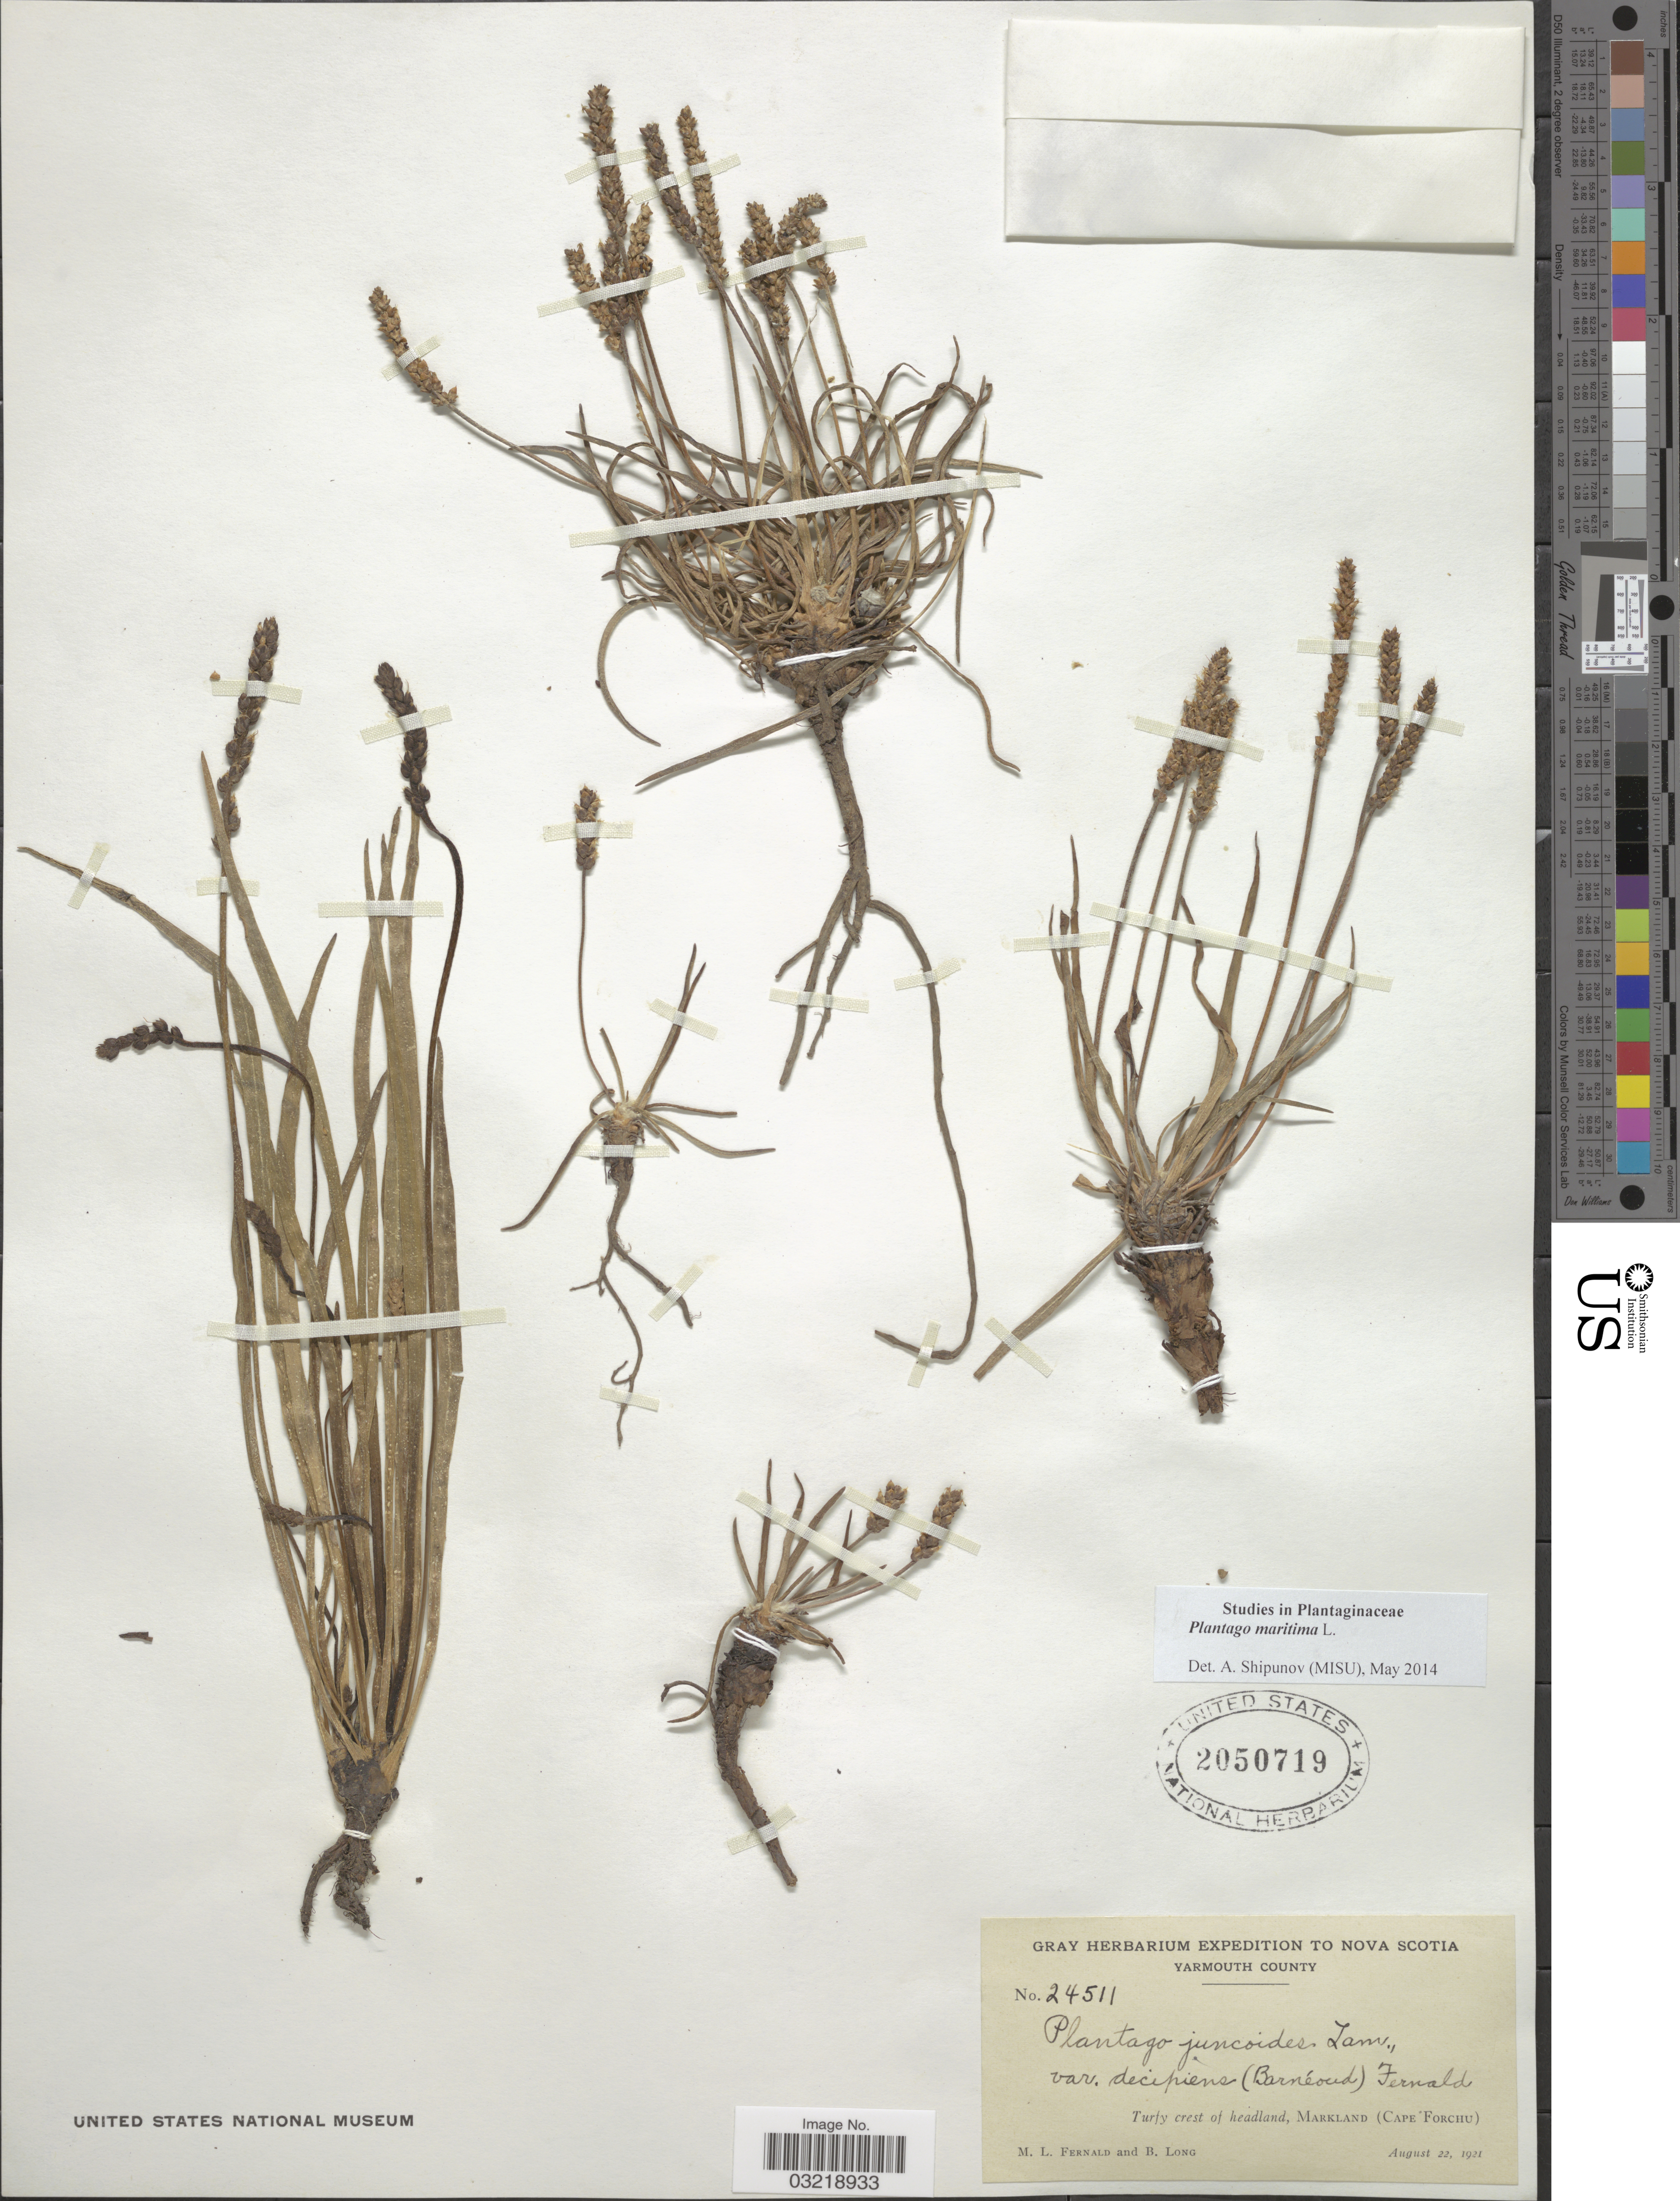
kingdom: Plantae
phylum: Tracheophyta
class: Magnoliopsida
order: Lamiales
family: Plantaginaceae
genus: Plantago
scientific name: Plantago maritima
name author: L.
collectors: M. L. Fernald & B. Long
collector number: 24511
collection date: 1921-08-22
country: Canada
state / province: Nova Scotia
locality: Yarmouth County. Turfy crest of headland, Markland (Cape Forchu).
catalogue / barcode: US 2050719